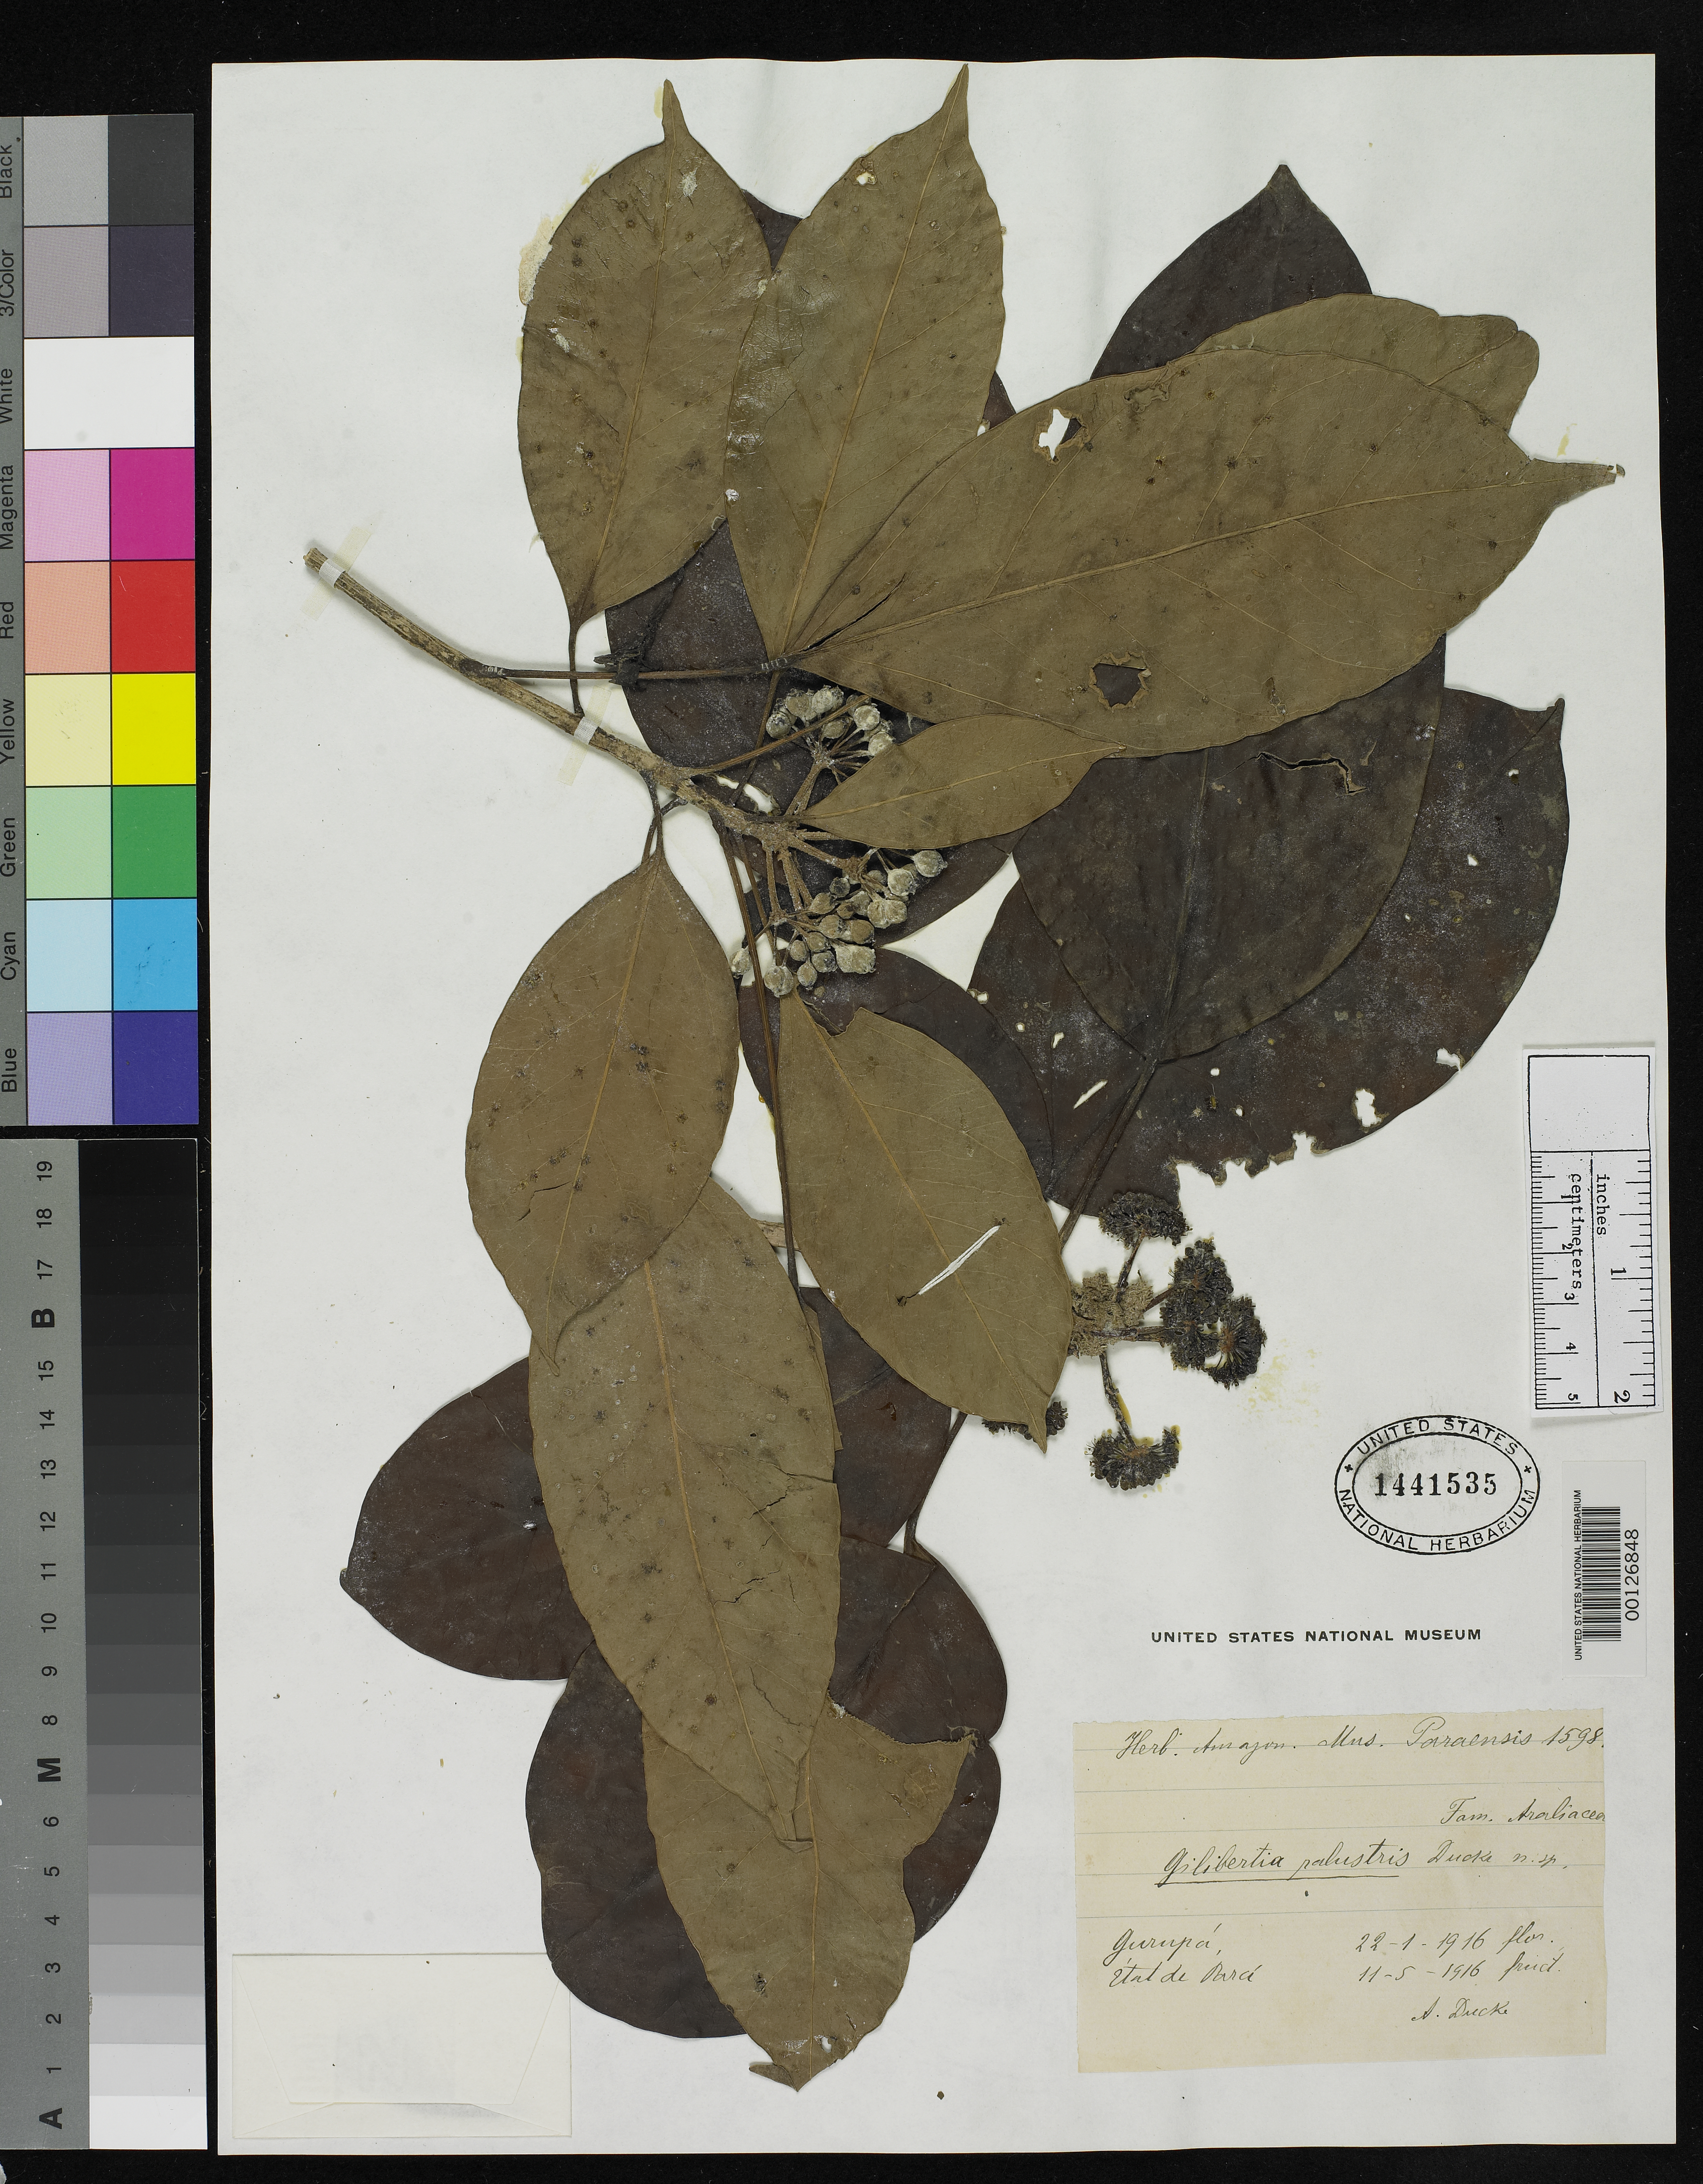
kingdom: Plantae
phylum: Tracheophyta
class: Magnoliopsida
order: Apiales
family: Araliaceae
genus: Gilibertia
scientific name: Gilibertia palustris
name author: Ducke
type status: Type Collection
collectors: A. Ducke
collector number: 1598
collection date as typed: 22 Jan 1916 and 11 May 1916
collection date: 1916-01-22,1916-05-11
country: Brazil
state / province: Pará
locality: Gurupa.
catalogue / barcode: US 1441535